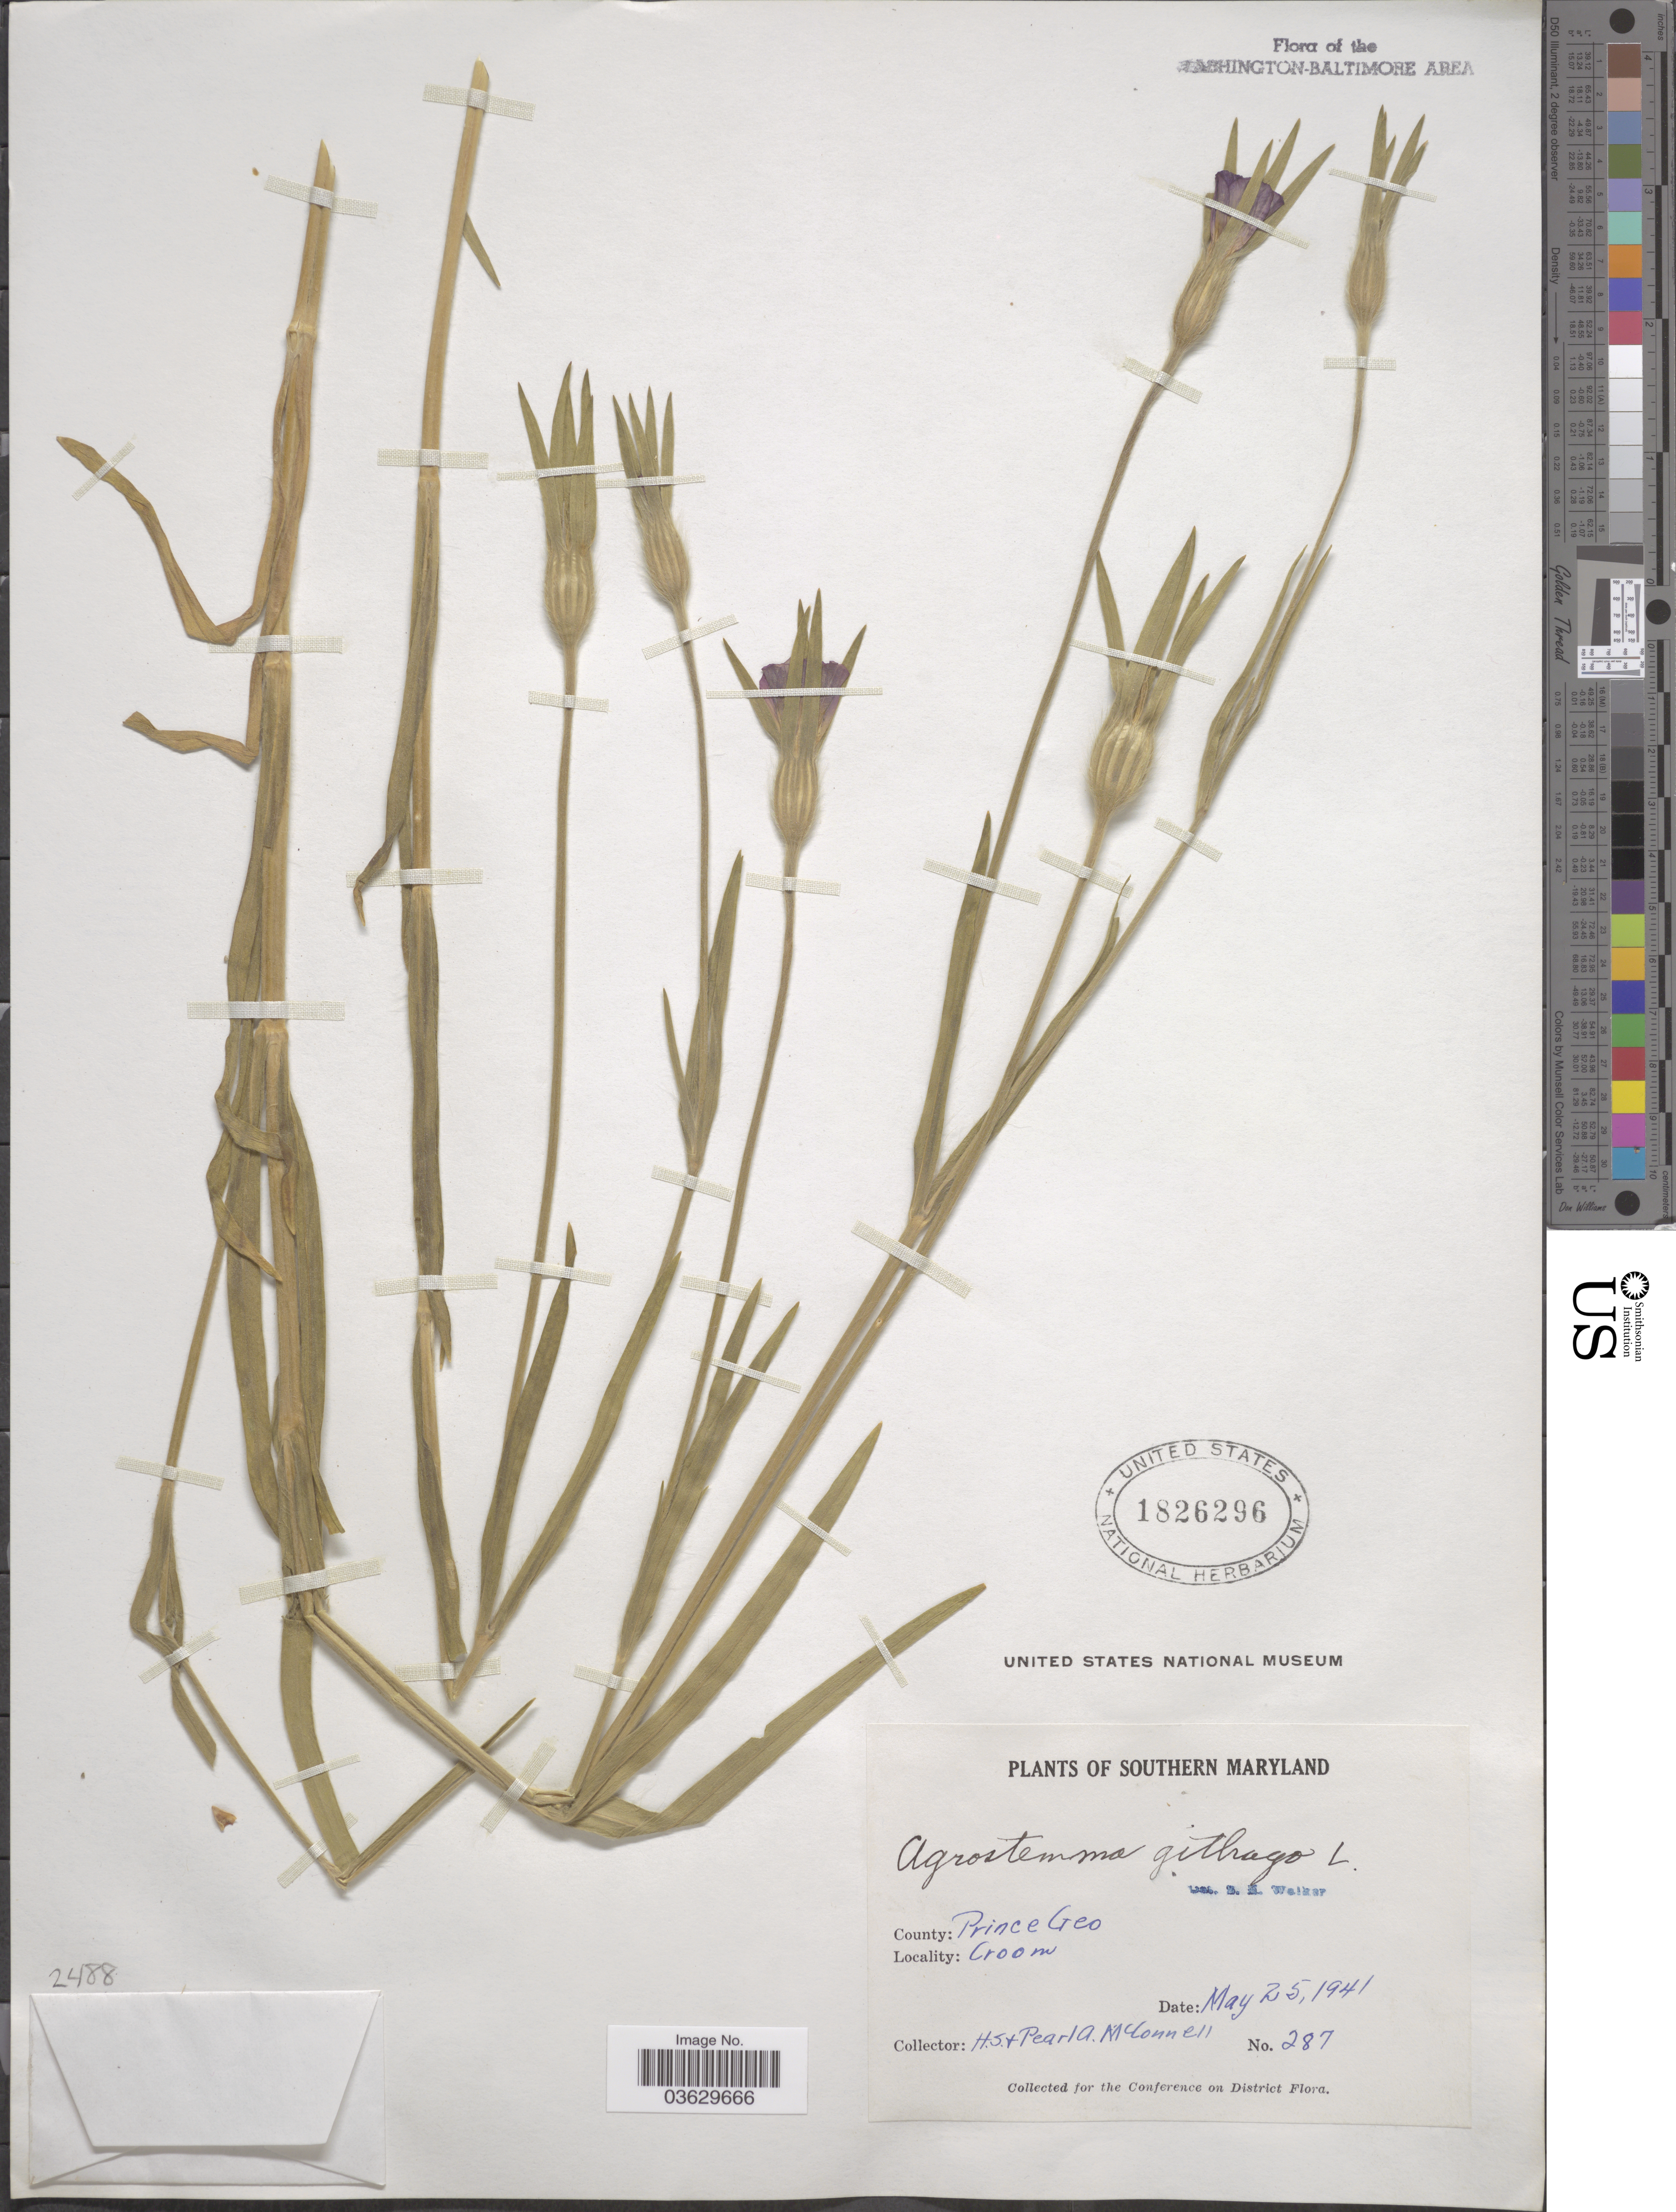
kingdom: Plantae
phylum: Tracheophyta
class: Magnoliopsida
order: Caryophyllales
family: Caryophyllaceae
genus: Agrostemma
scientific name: Agrostemma githago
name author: L.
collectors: H. McConnell & P. McConnell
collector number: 287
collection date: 1941-05-25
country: United States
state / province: Maryland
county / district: Prince George's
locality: Southern Maryland. County: Prince Geo. Croom.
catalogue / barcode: US 1826296